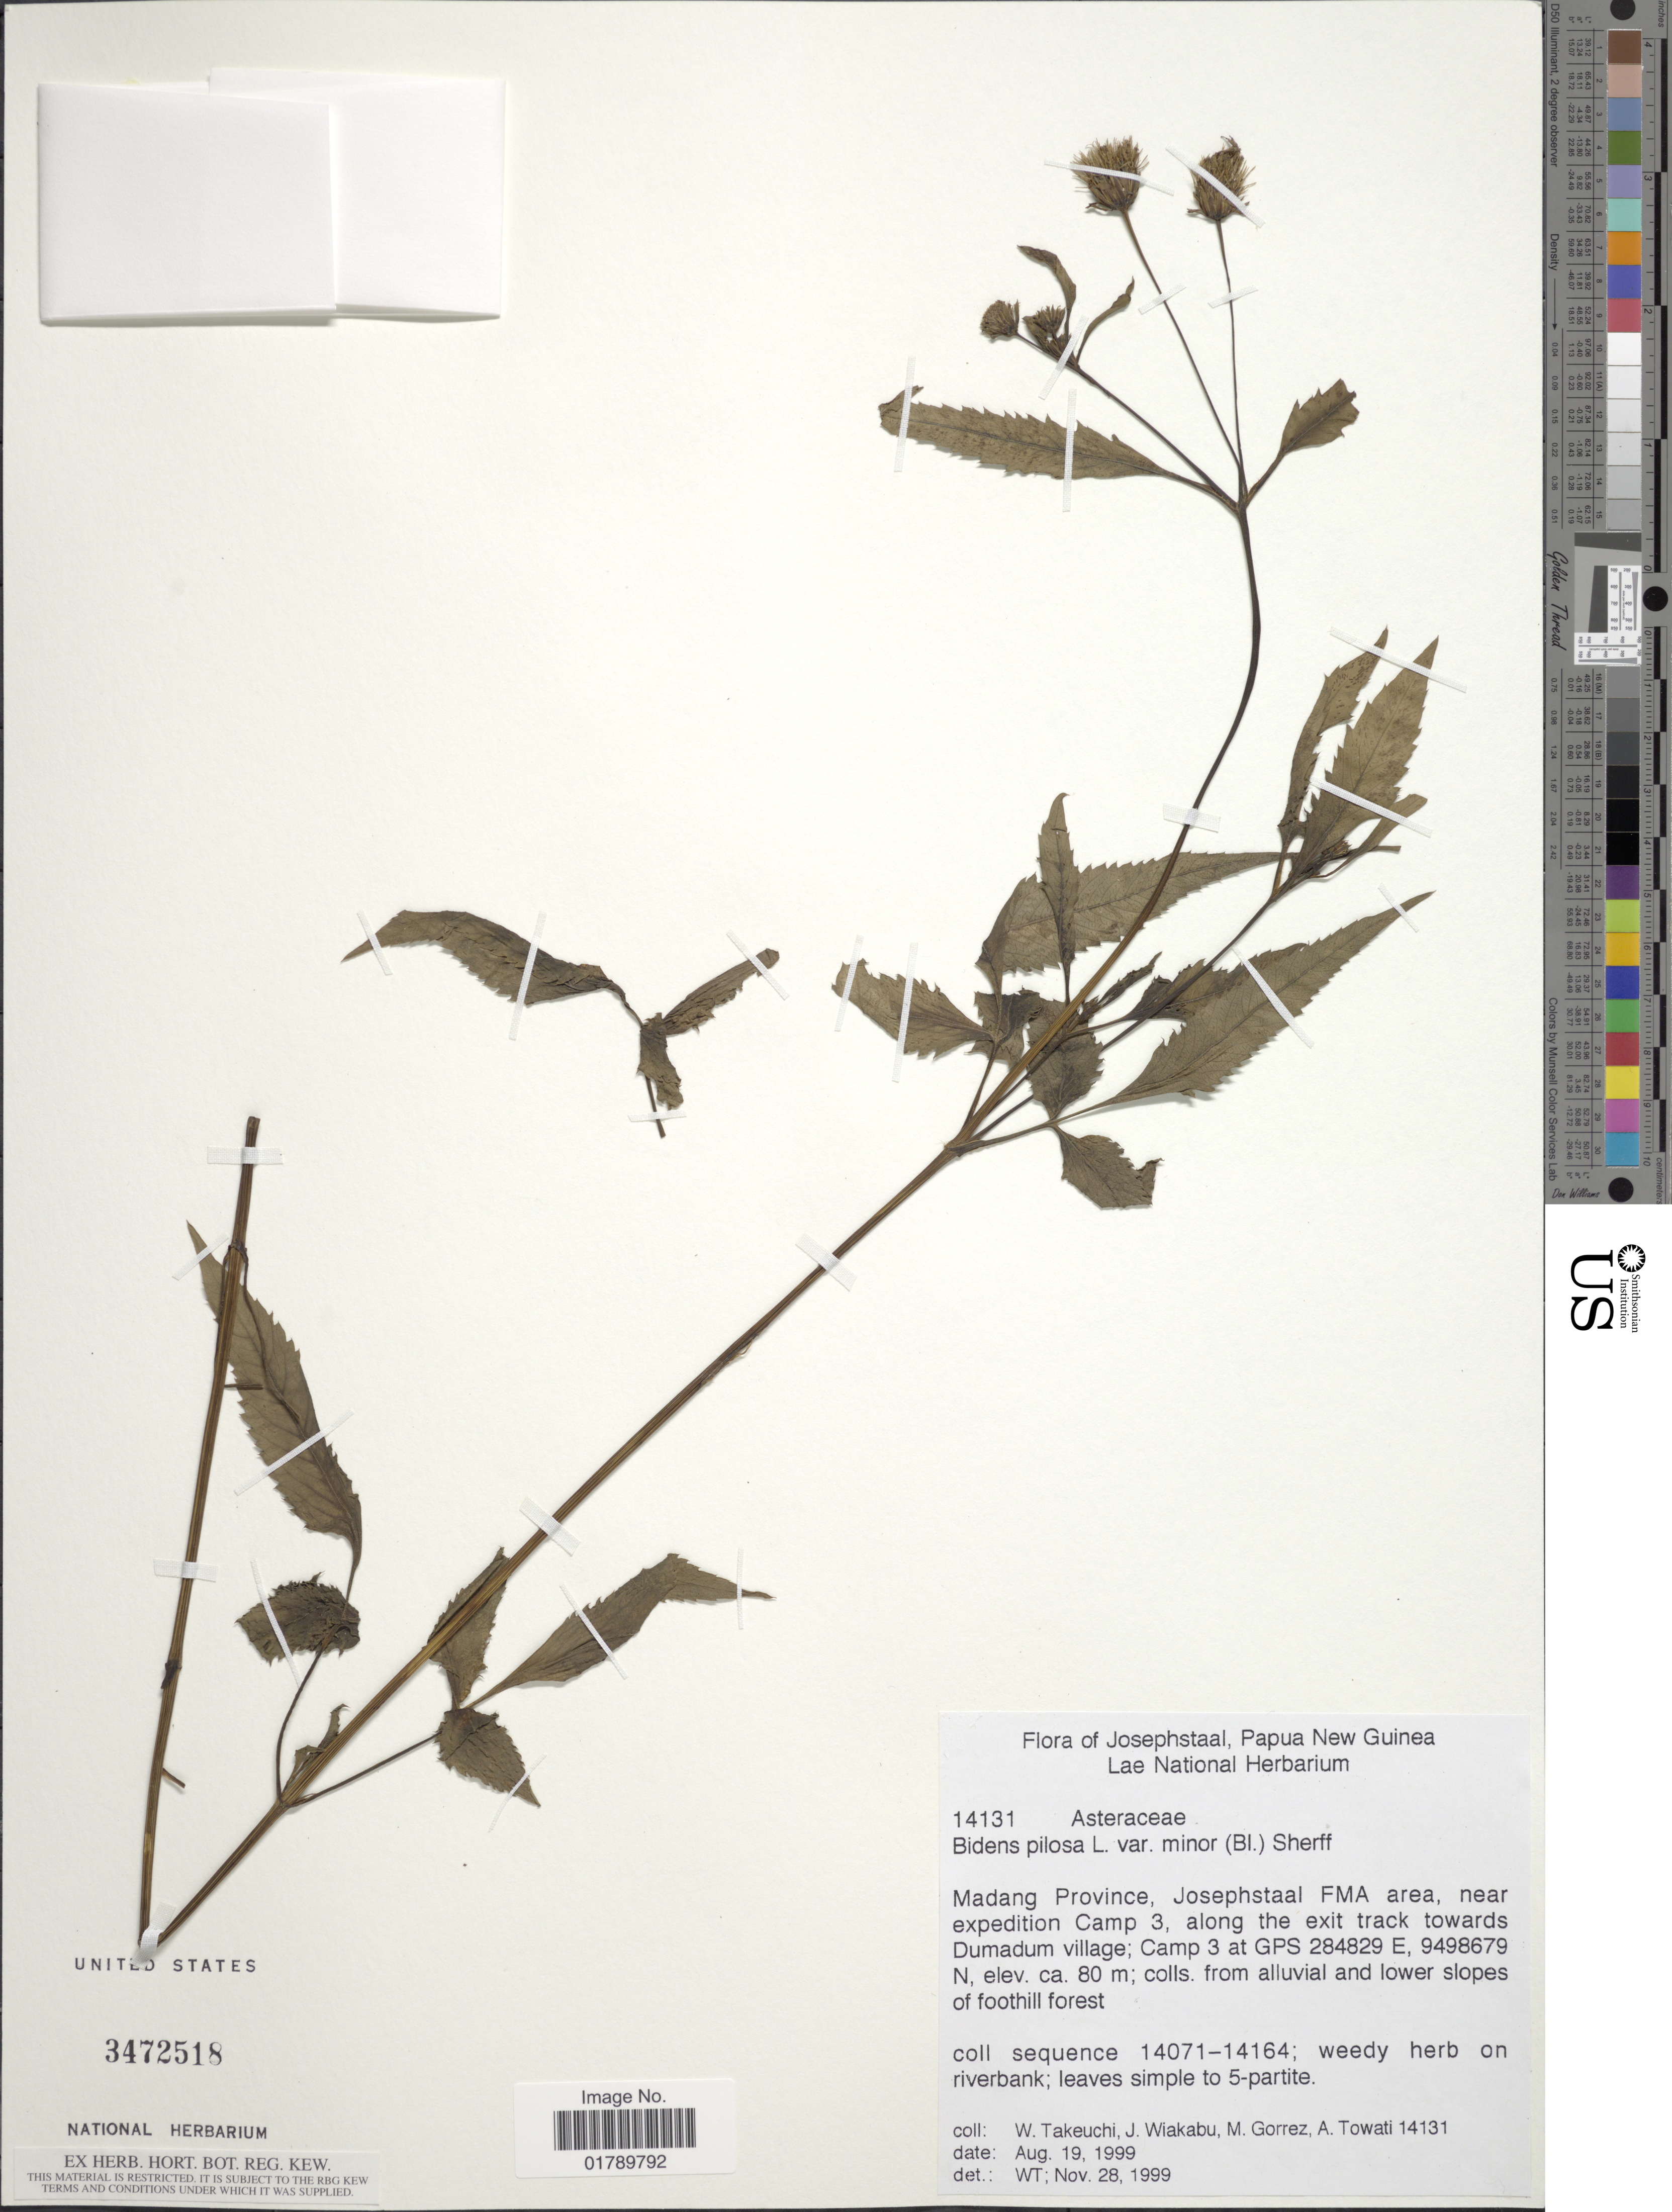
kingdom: Plantae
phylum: Tracheophyta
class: Magnoliopsida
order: Asterales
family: Asteraceae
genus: Bidens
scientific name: Bidens pilosa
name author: L.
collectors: W. Takeuchi, J. Wiakabu, M. Gorrez & A. Towati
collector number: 14131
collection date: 1999-08-19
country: Papua New Guinea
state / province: Madang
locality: Madang Province, Josephstaal FMA area, near expedition Camp 3, along the exit track towards Dumadum village; Camp at GPS 284829 E, 9498679 N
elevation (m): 80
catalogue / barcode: US 3472518